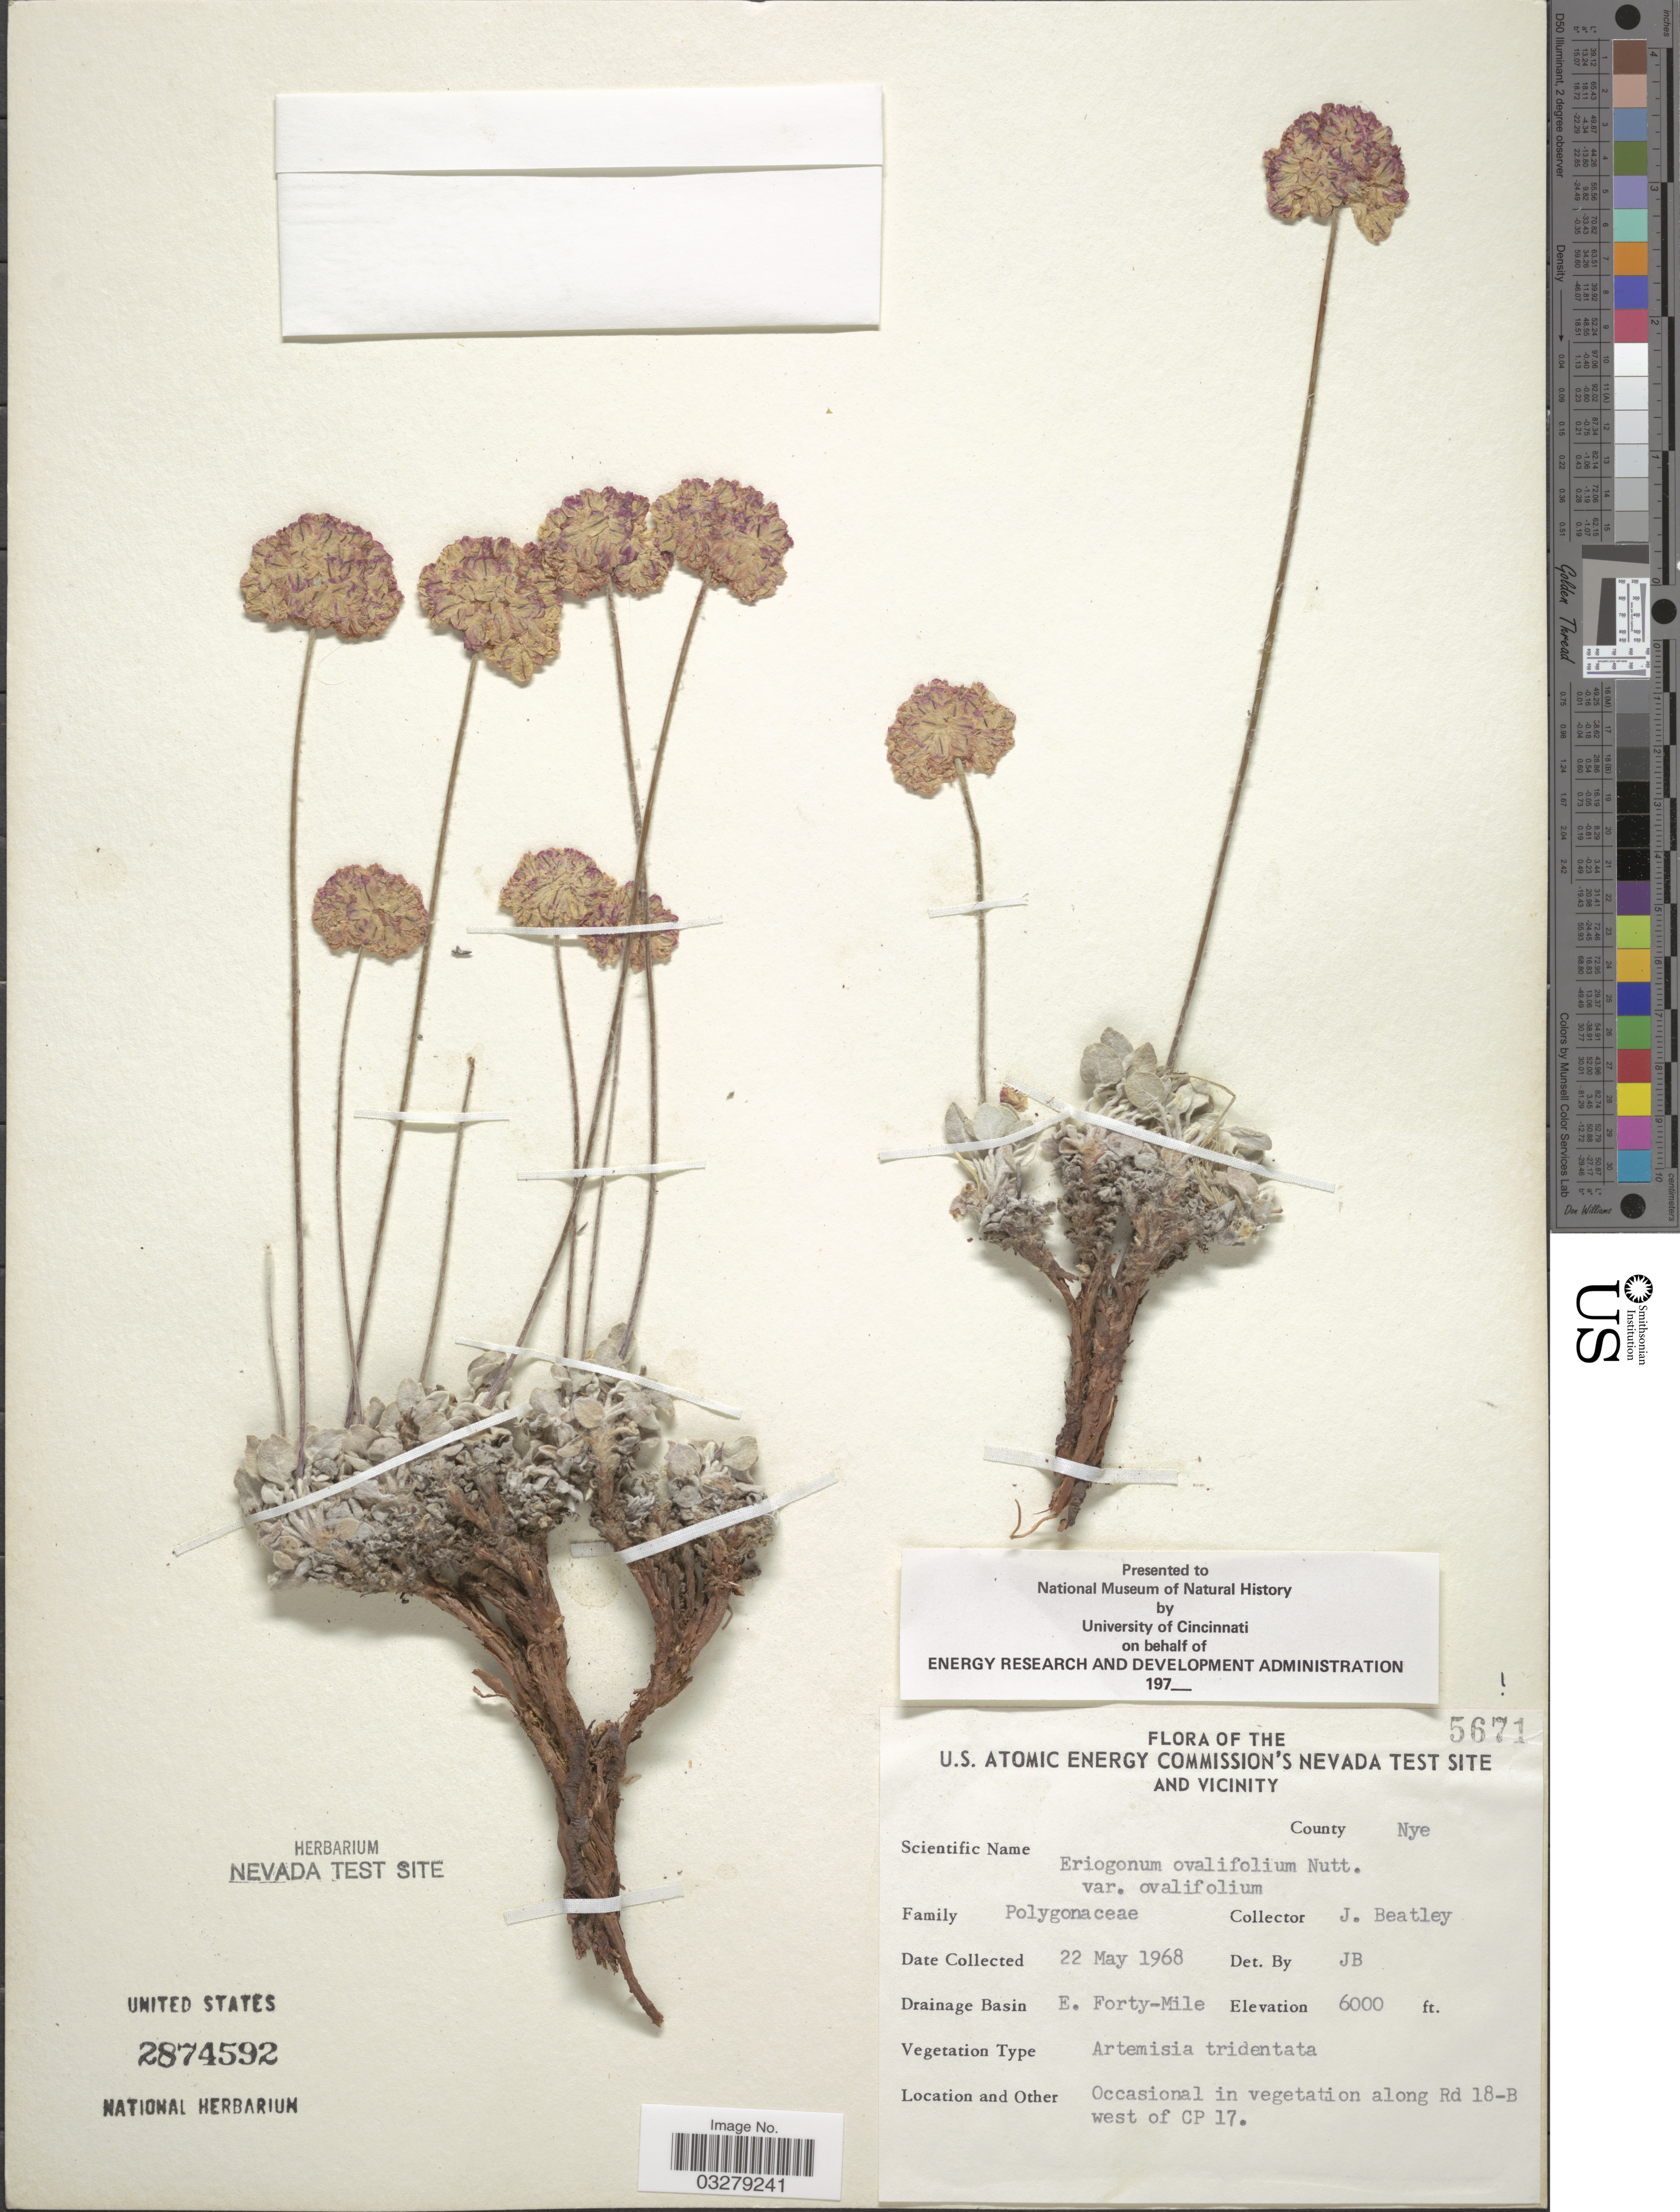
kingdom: Plantae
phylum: Tracheophyta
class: Magnoliopsida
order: Caryophyllales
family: Polygonaceae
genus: Eriogonum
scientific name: Eriogonum ovalifolium var. ovalifolium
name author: Nutt.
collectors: J. C. Beatley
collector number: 5671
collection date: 1968-05-22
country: United States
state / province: Nevada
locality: U.S. Atomic Energy Commission's Nevada Test Site and Vicinity. County Nye. Drainage Basin E. Forty-Mile. Along Rd 18-B west of CP 17.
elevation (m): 1829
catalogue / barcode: US 2874592